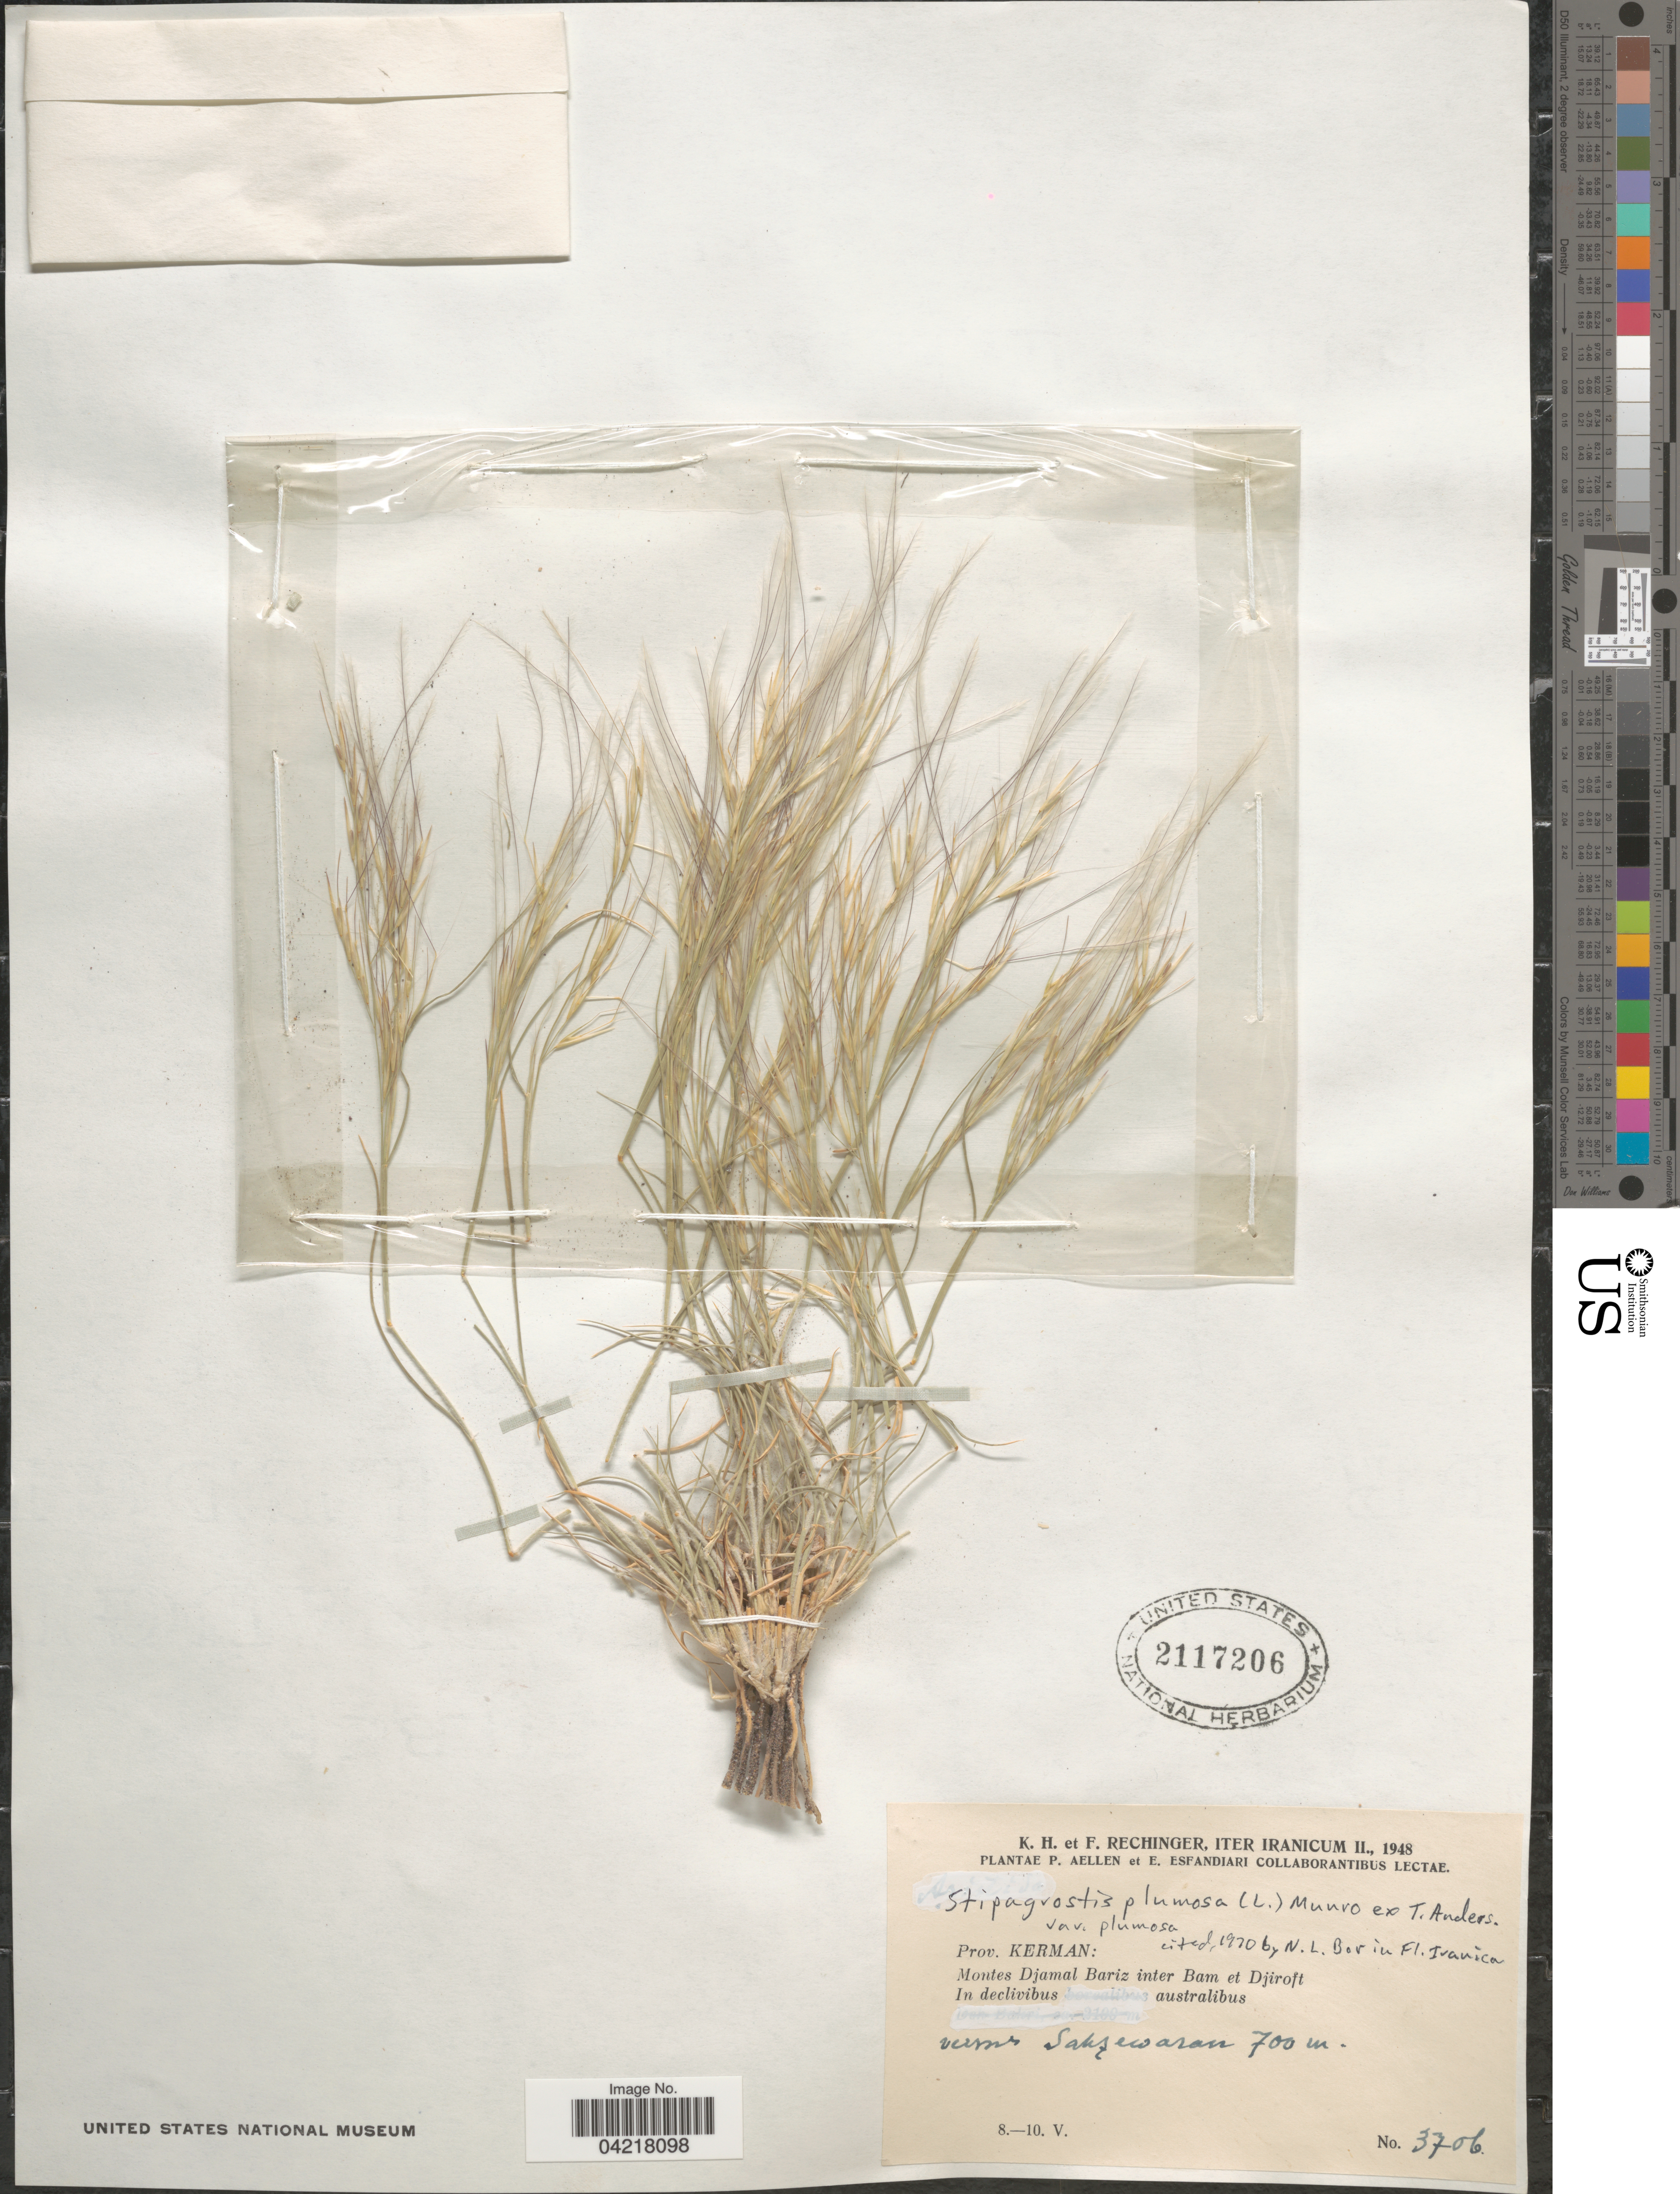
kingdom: Plantae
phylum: Tracheophyta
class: Liliopsida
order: Poales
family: Poaceae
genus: Stipagrostis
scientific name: Stipagrostis plumosa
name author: (L.) Munro ex T. Anderson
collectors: K. H. Rechinger & F. Rechinger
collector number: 3706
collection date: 1948-05-08/1948-05-10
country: Iran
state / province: Kerman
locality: Iter Iranicum II., 1948. Montes Djamal Bariz inter Bam et Djiroft. In declivibus australibus versus Salzewaran.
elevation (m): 700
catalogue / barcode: US 2117206